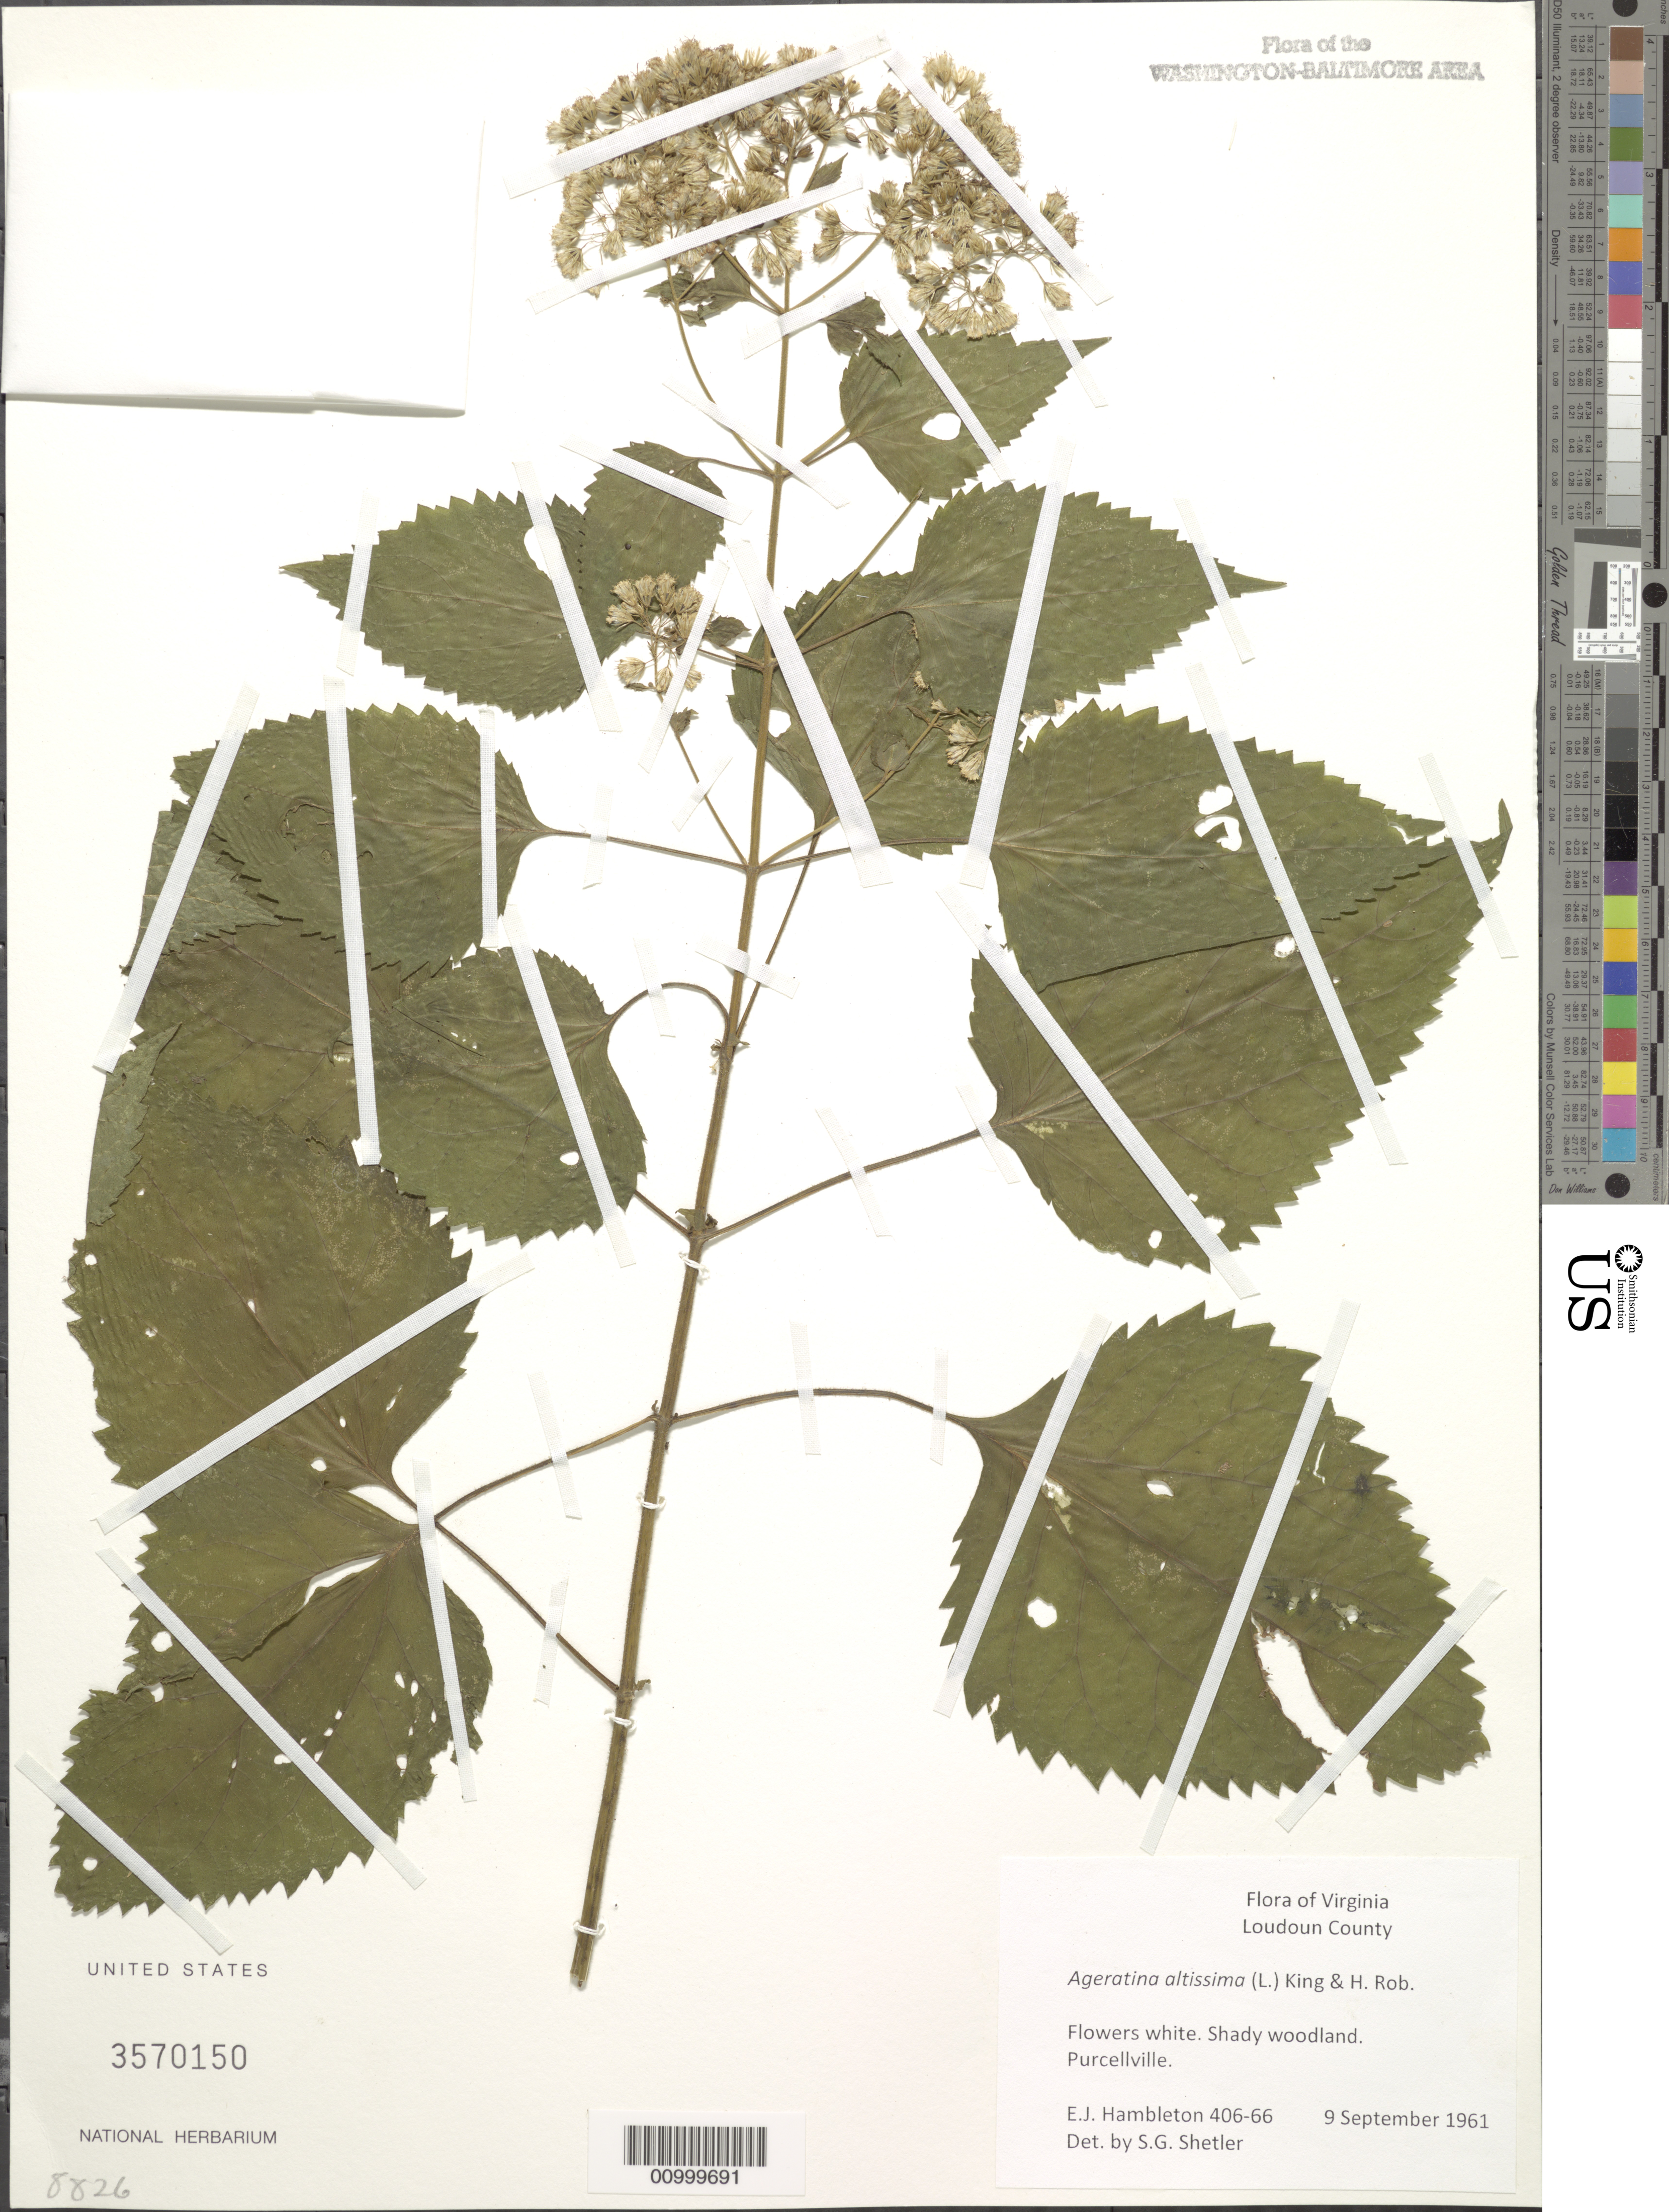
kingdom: Plantae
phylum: Tracheophyta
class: Magnoliopsida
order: Asterales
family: Asteraceae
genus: Ageratina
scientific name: Ageratina altissima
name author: (L.) R.M. King & H. Rob.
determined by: Shetler, Stanwyn G., (US), NMNH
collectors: E. Hambleton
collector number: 406-66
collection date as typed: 9 Sep 1961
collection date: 1961-09-09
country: United States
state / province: Virginia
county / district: Loudoun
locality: Purcellville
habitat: Shady woodland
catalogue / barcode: US 3570150